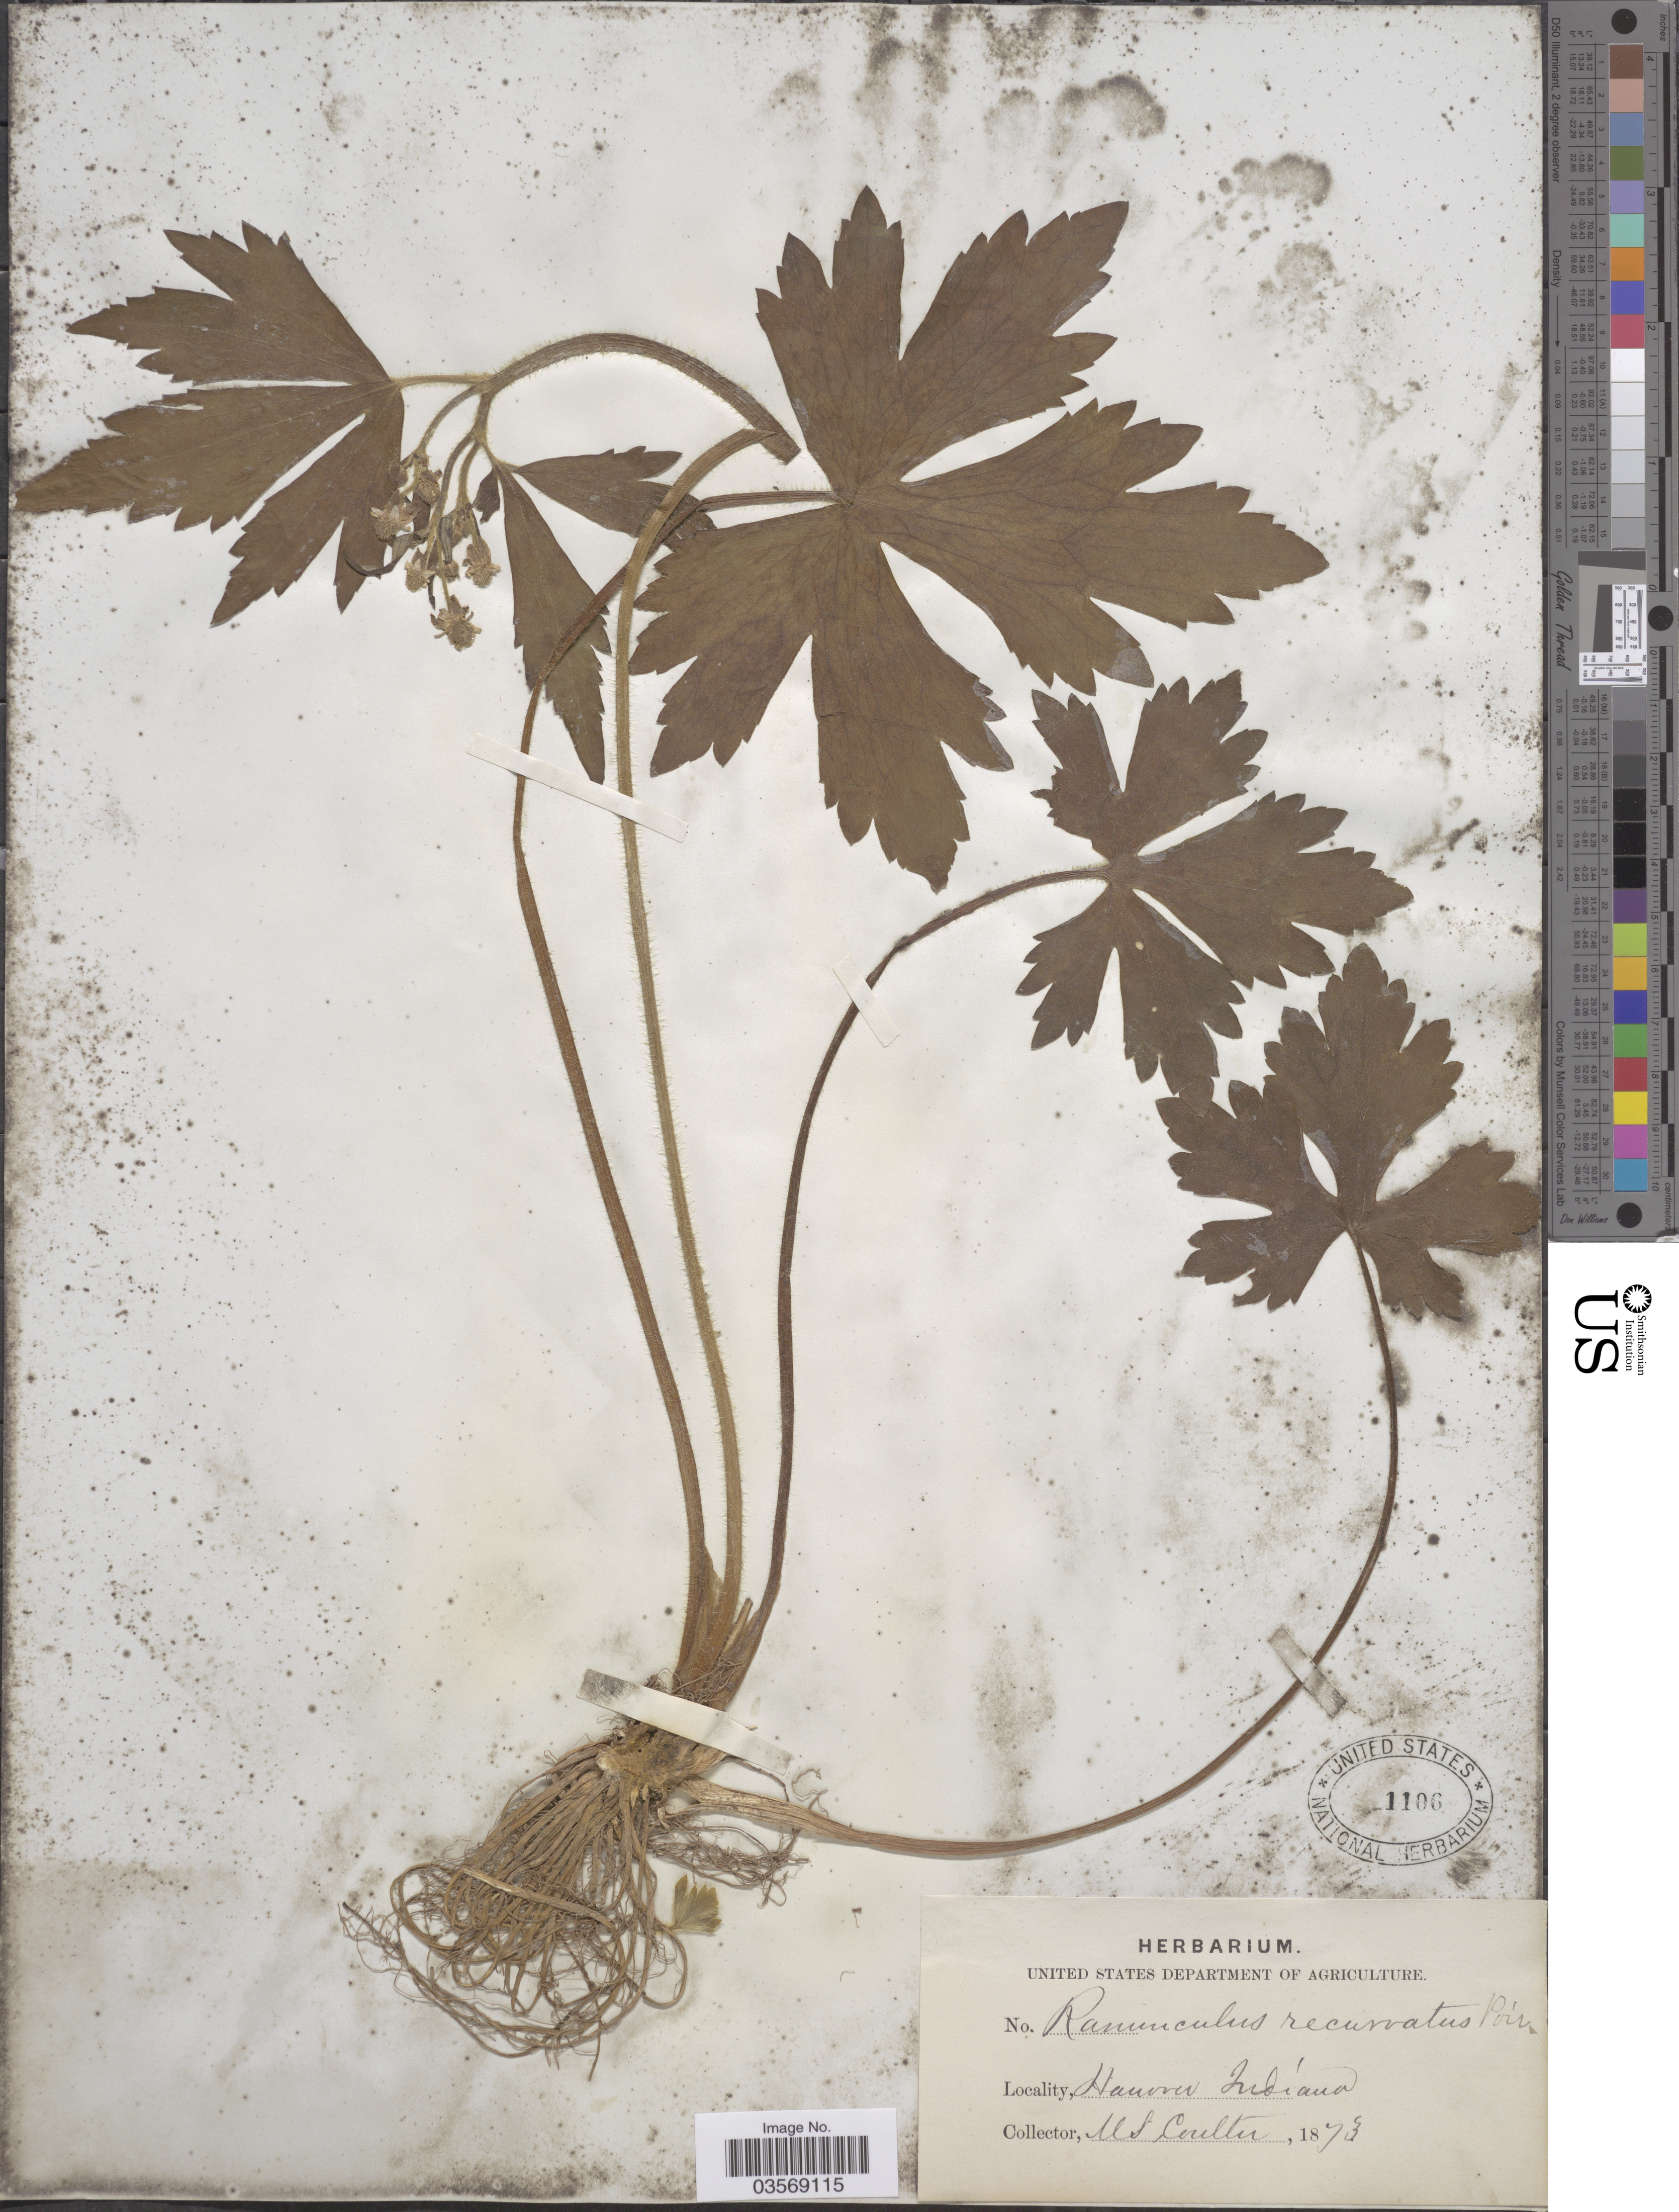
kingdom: Plantae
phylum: Tracheophyta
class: Magnoliopsida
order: Ranunculales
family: Ranunculaceae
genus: Ranunculus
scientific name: Ranunculus recurvatus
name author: Poir.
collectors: M. Coulter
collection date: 1873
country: United States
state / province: Indiana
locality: Hanover.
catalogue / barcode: US 1106